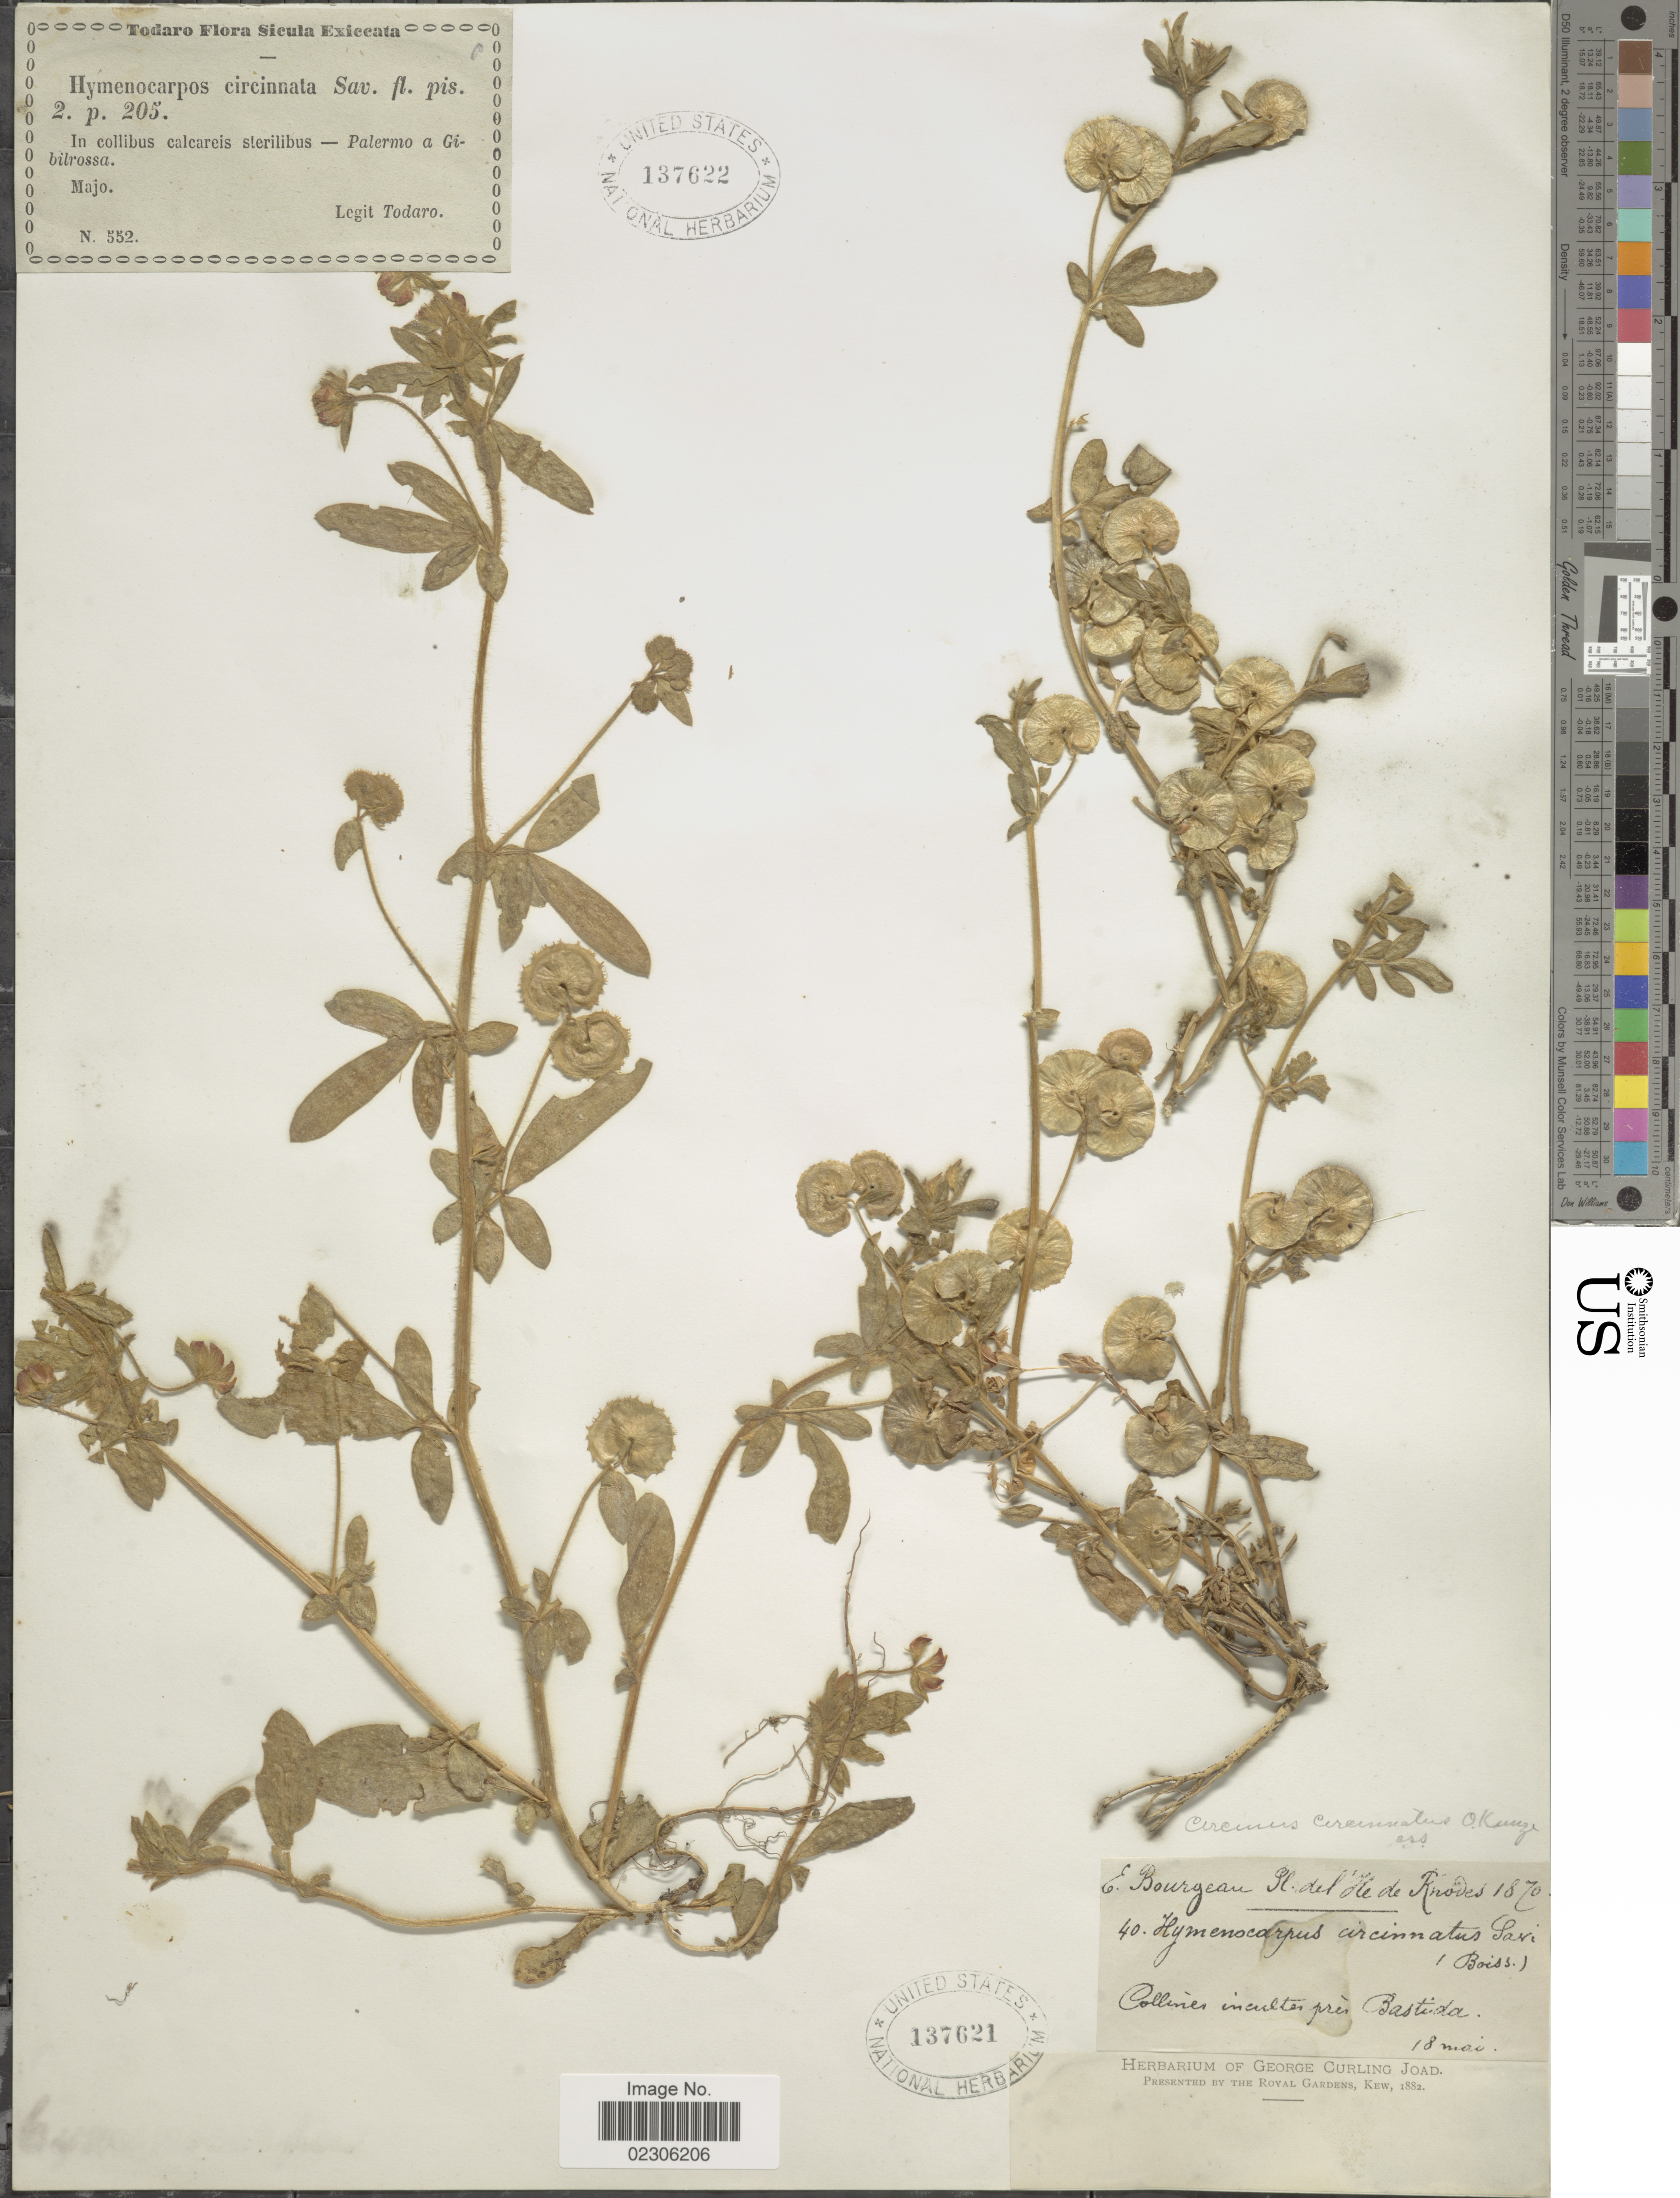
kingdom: Plantae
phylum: Tracheophyta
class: Magnoliopsida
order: Fabales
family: Fabaceae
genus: Hymenocarpos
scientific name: Hymenocarpos circinnatus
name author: (L.) Savi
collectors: Todaro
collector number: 552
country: Italy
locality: Sicula Exiccata, In collibus calcareis sterilibus, Palermo a Gibilrossa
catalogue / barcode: US 137622-2